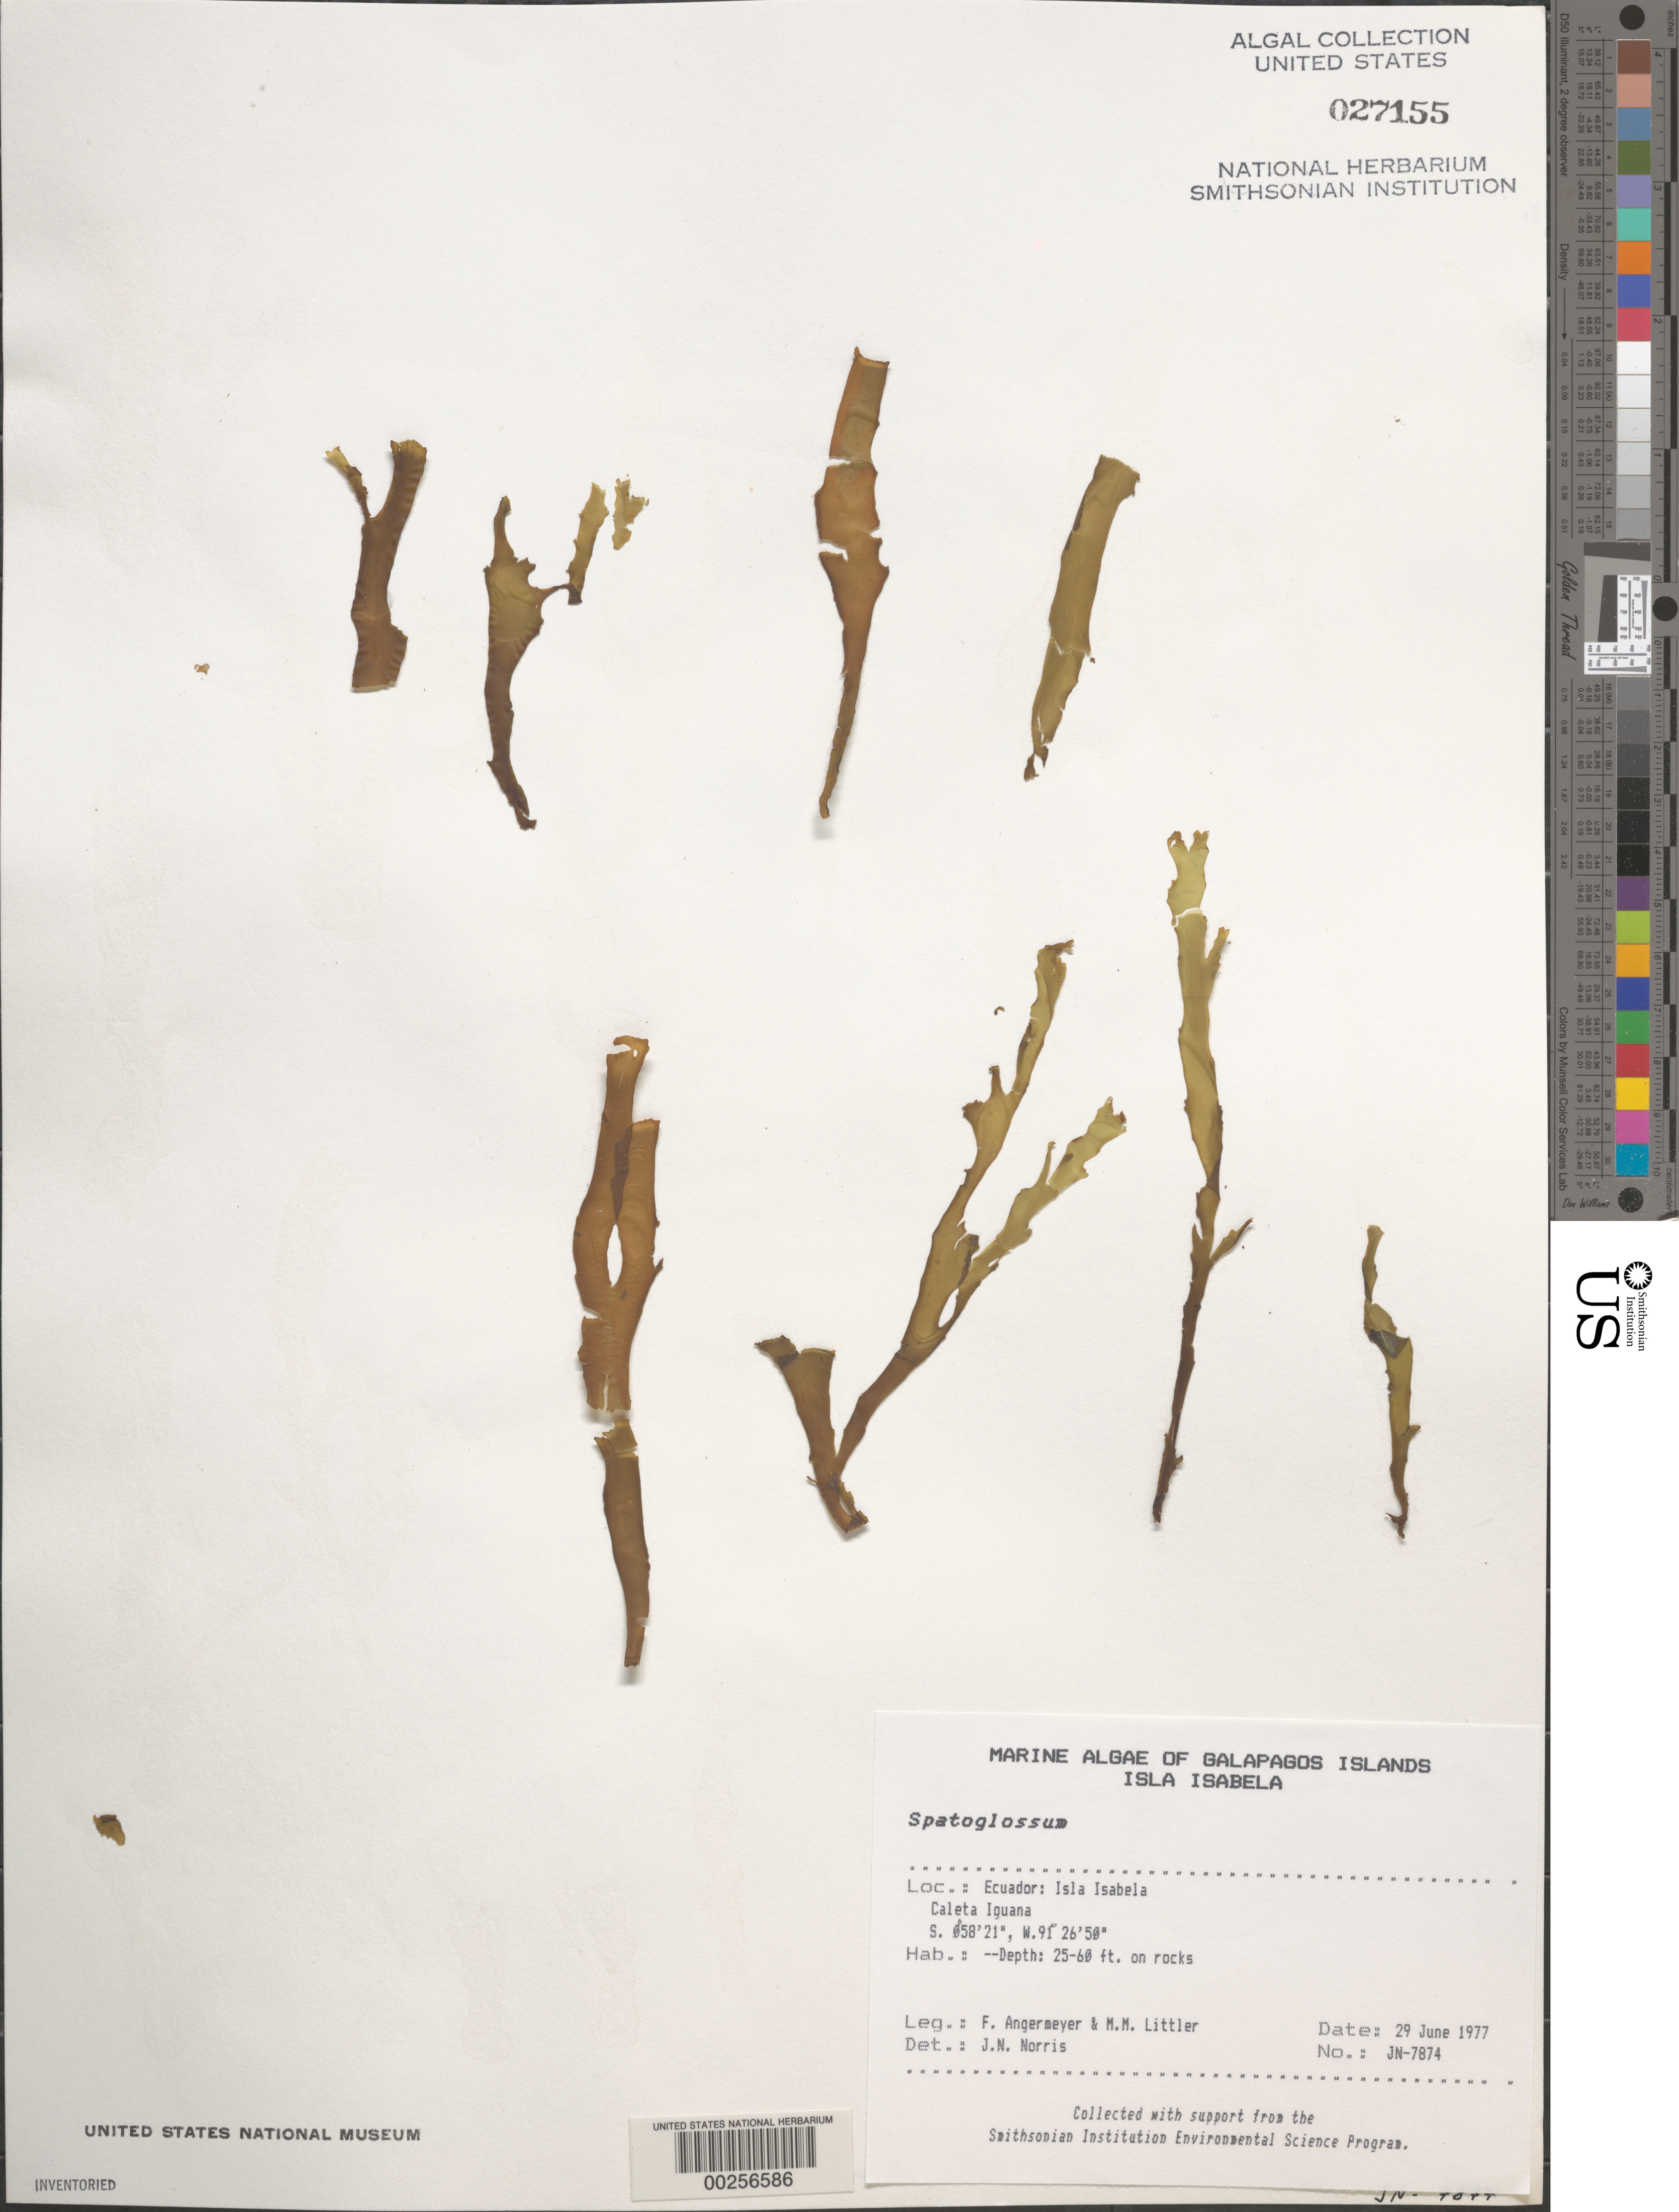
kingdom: Chromista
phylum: Ochrophyta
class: Phaeophyceae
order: Dictyotales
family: Dictyotaceae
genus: Spatoglossum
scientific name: Spatoglossum sp.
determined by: Norris, James N.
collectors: F. Angermeyer & M. M. Littler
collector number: Jn-7874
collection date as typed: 29 Jun 1977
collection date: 1977-06-29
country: Ecuador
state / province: Colón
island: Isabela [Albemarle]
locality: Caleta Iguana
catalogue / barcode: US 27155